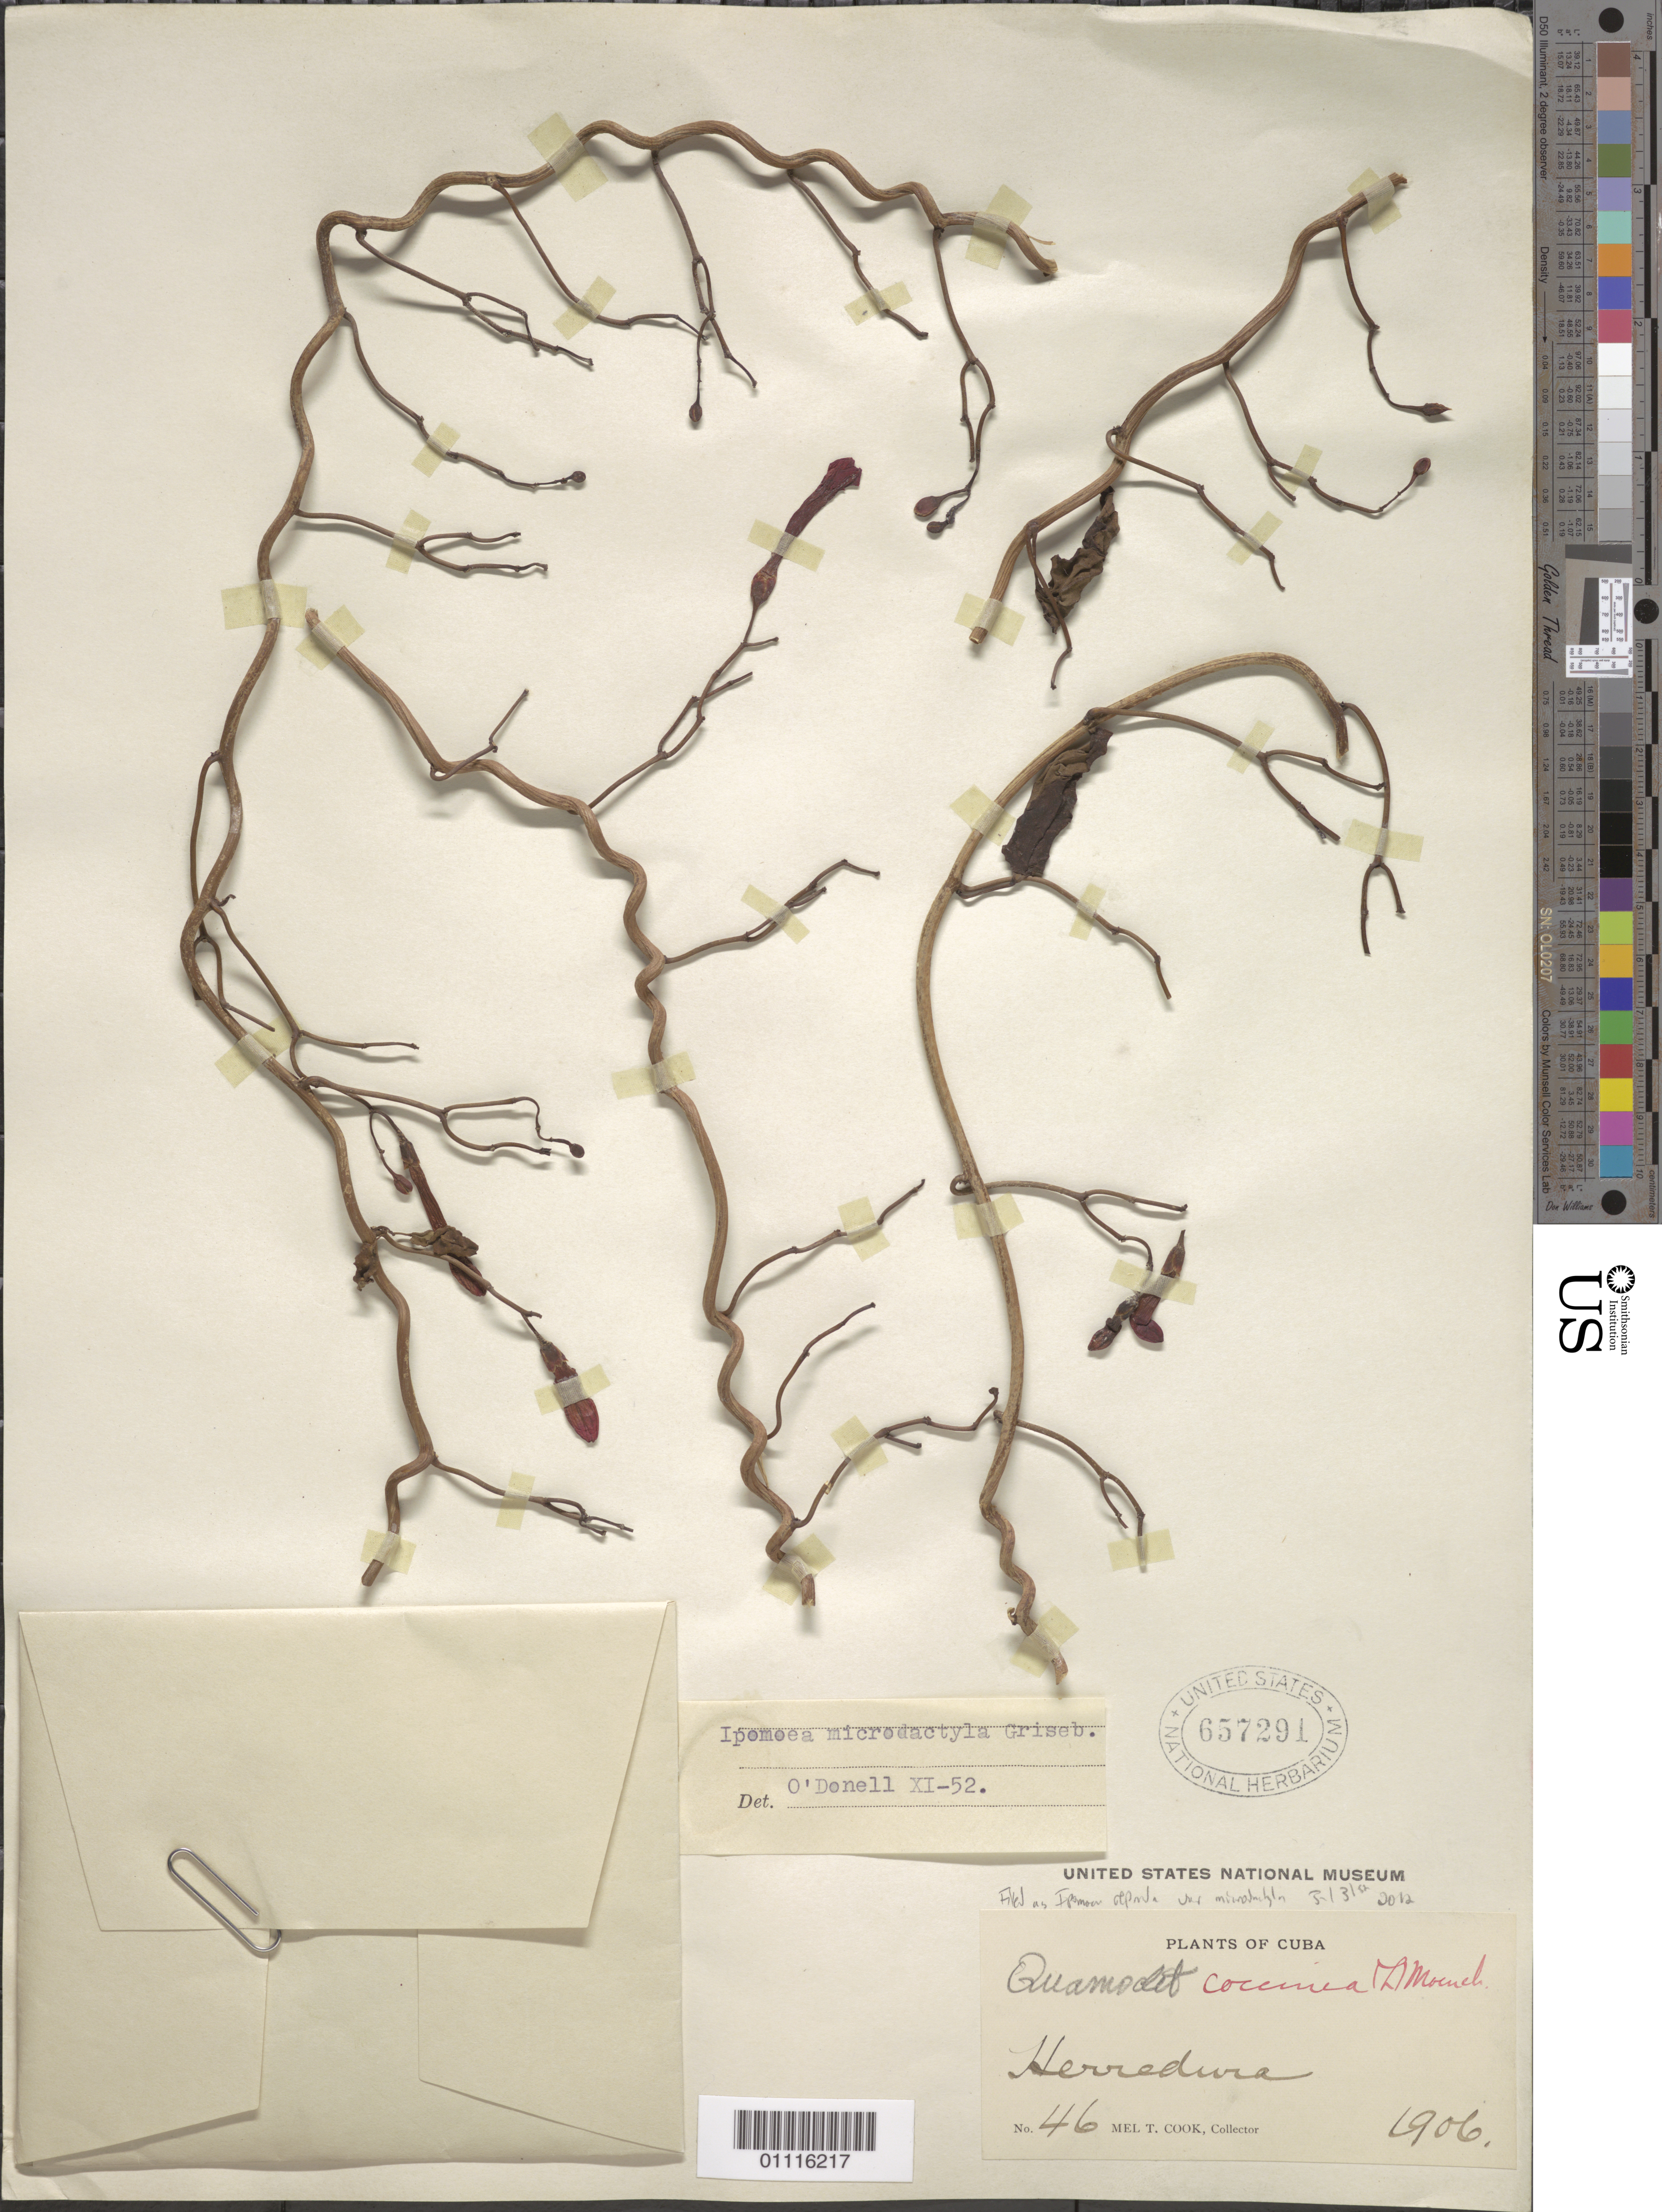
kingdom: Plantae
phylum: Tracheophyta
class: Magnoliopsida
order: Solanales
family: Convolvulaceae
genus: Ipomoea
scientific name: Ipomoea microdactyla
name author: Griseb.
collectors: M. T. Cook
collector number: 46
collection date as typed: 1906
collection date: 1906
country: Cuba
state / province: Pinar del Rio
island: Cuba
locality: Herradura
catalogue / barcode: US 657291